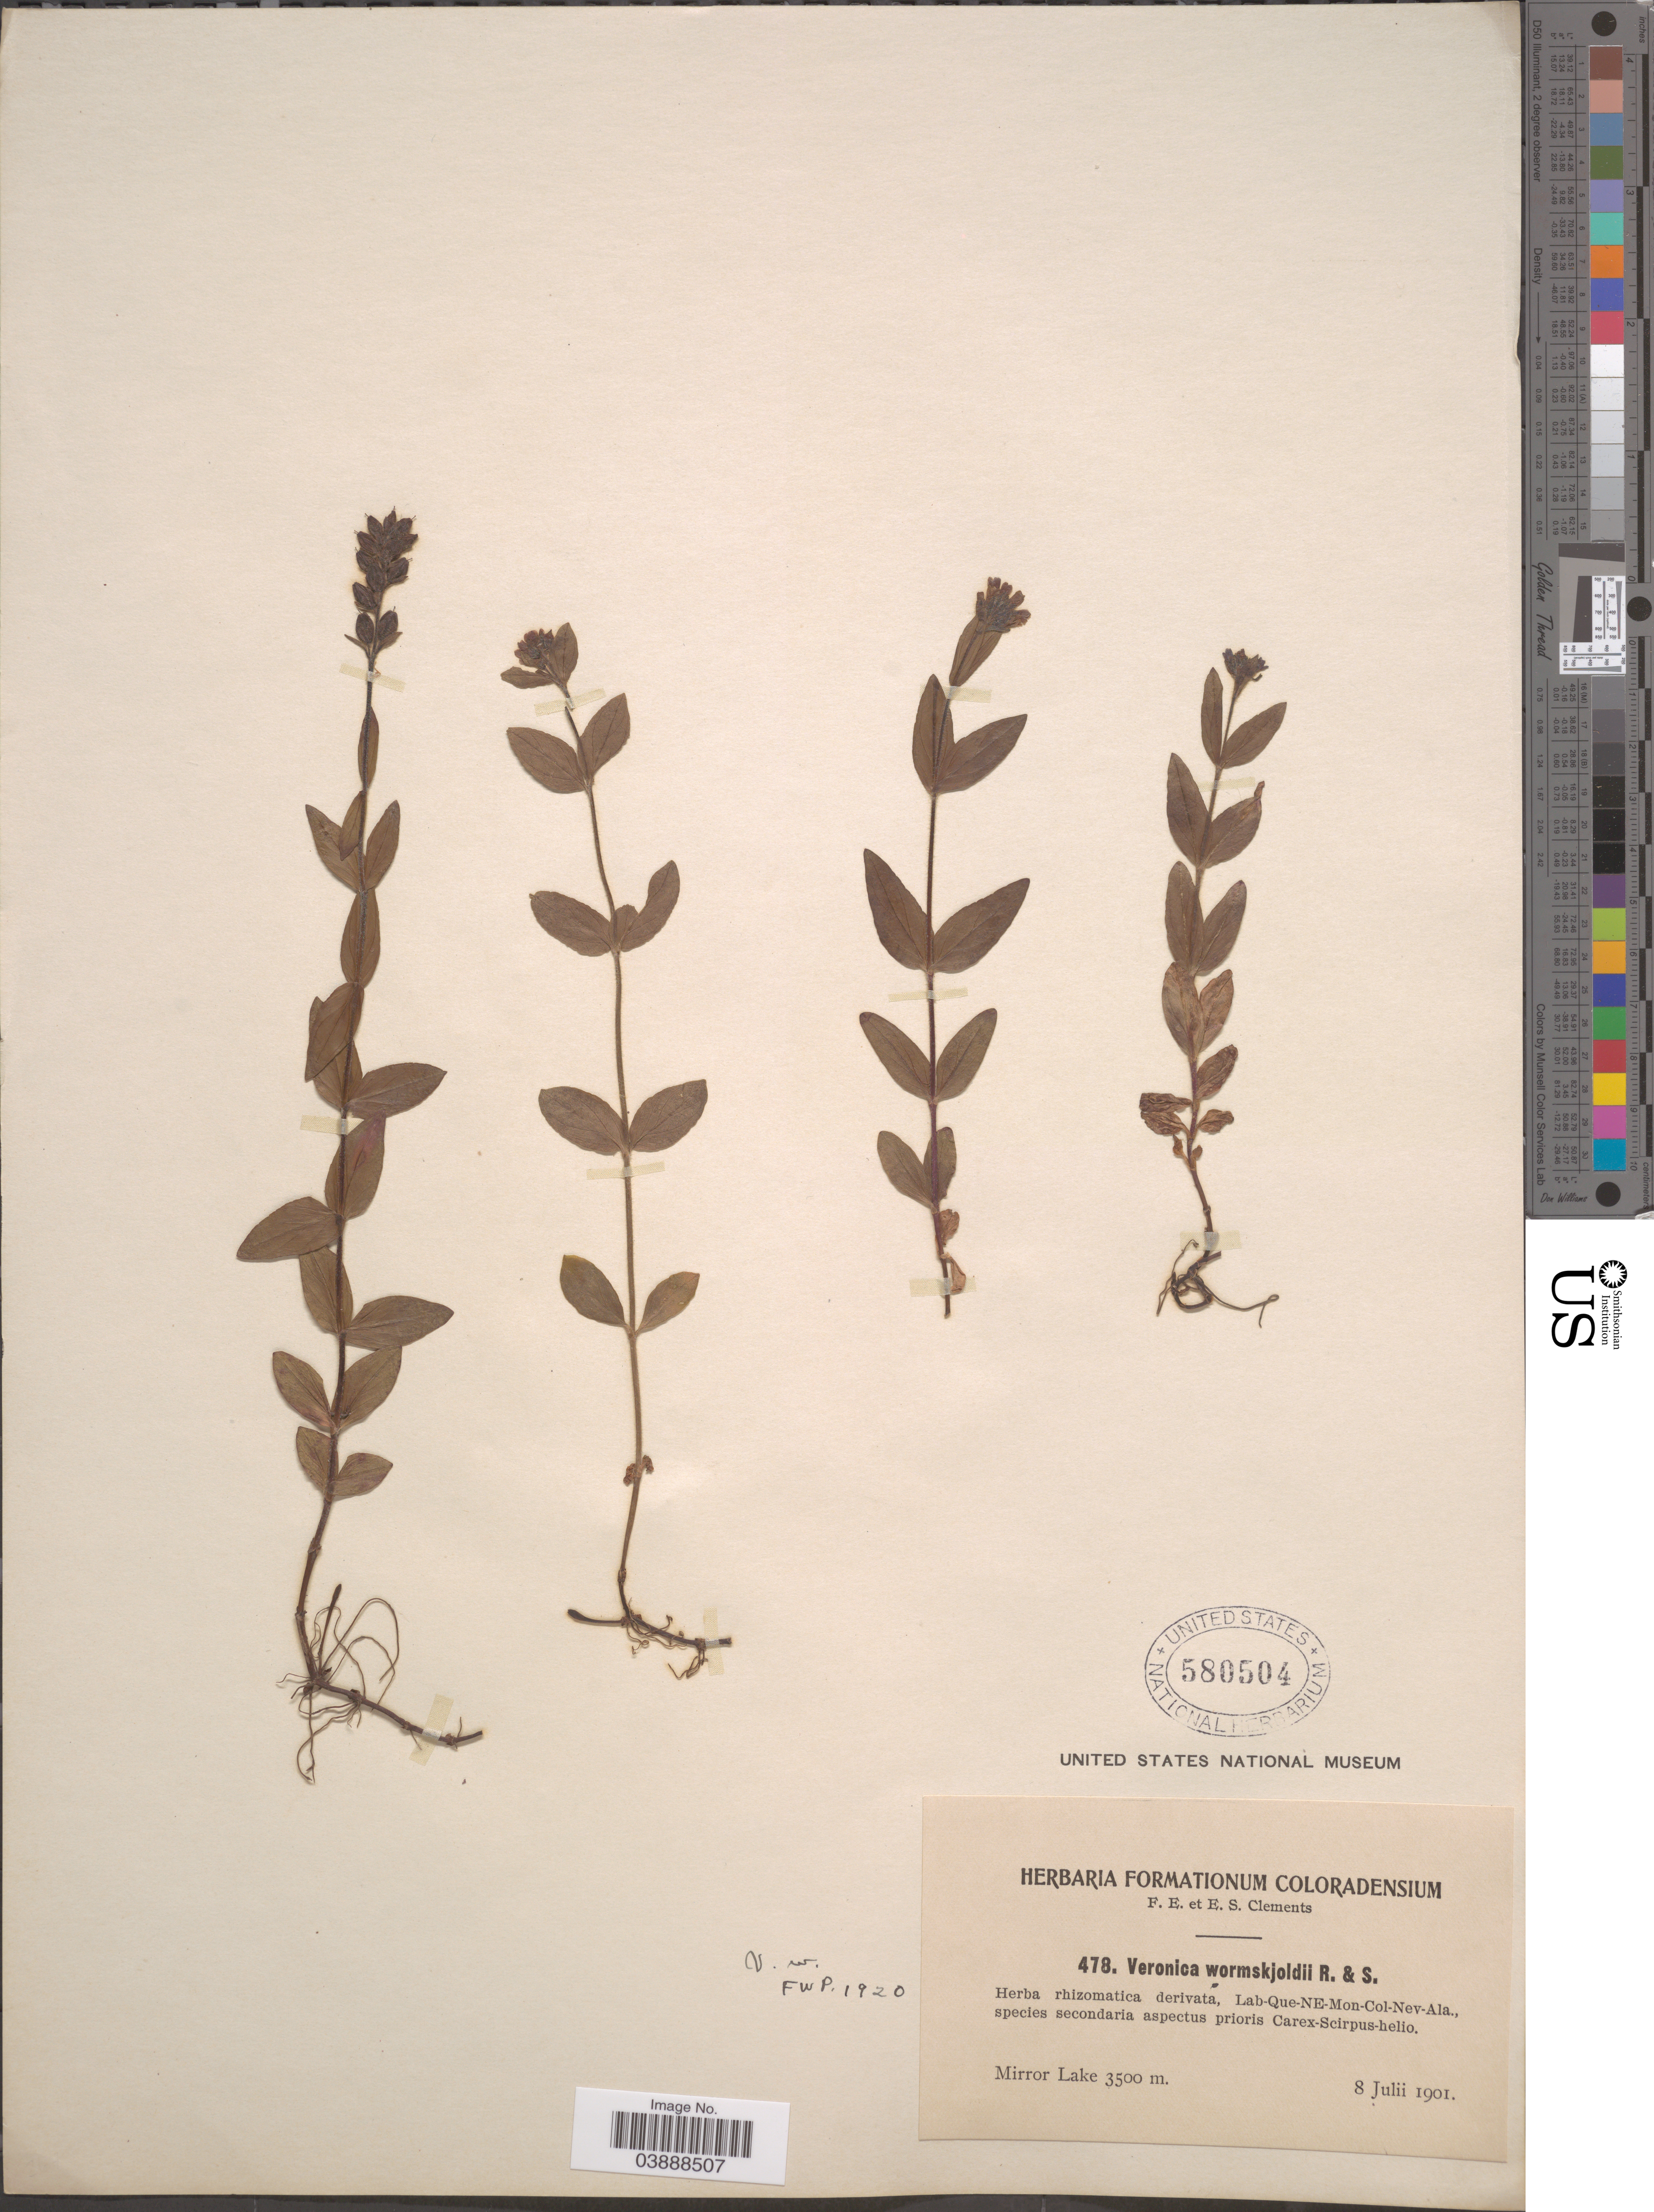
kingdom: Plantae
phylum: Tracheophyta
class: Magnoliopsida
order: Lamiales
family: Plantaginaceae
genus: Veronica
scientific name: Veronica wormskjoldii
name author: Roem. & Schult.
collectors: F. E. Clements & E. S. Clements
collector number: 478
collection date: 1901-07-08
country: United States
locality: Mirror Lake.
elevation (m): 3500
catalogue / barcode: US 580504